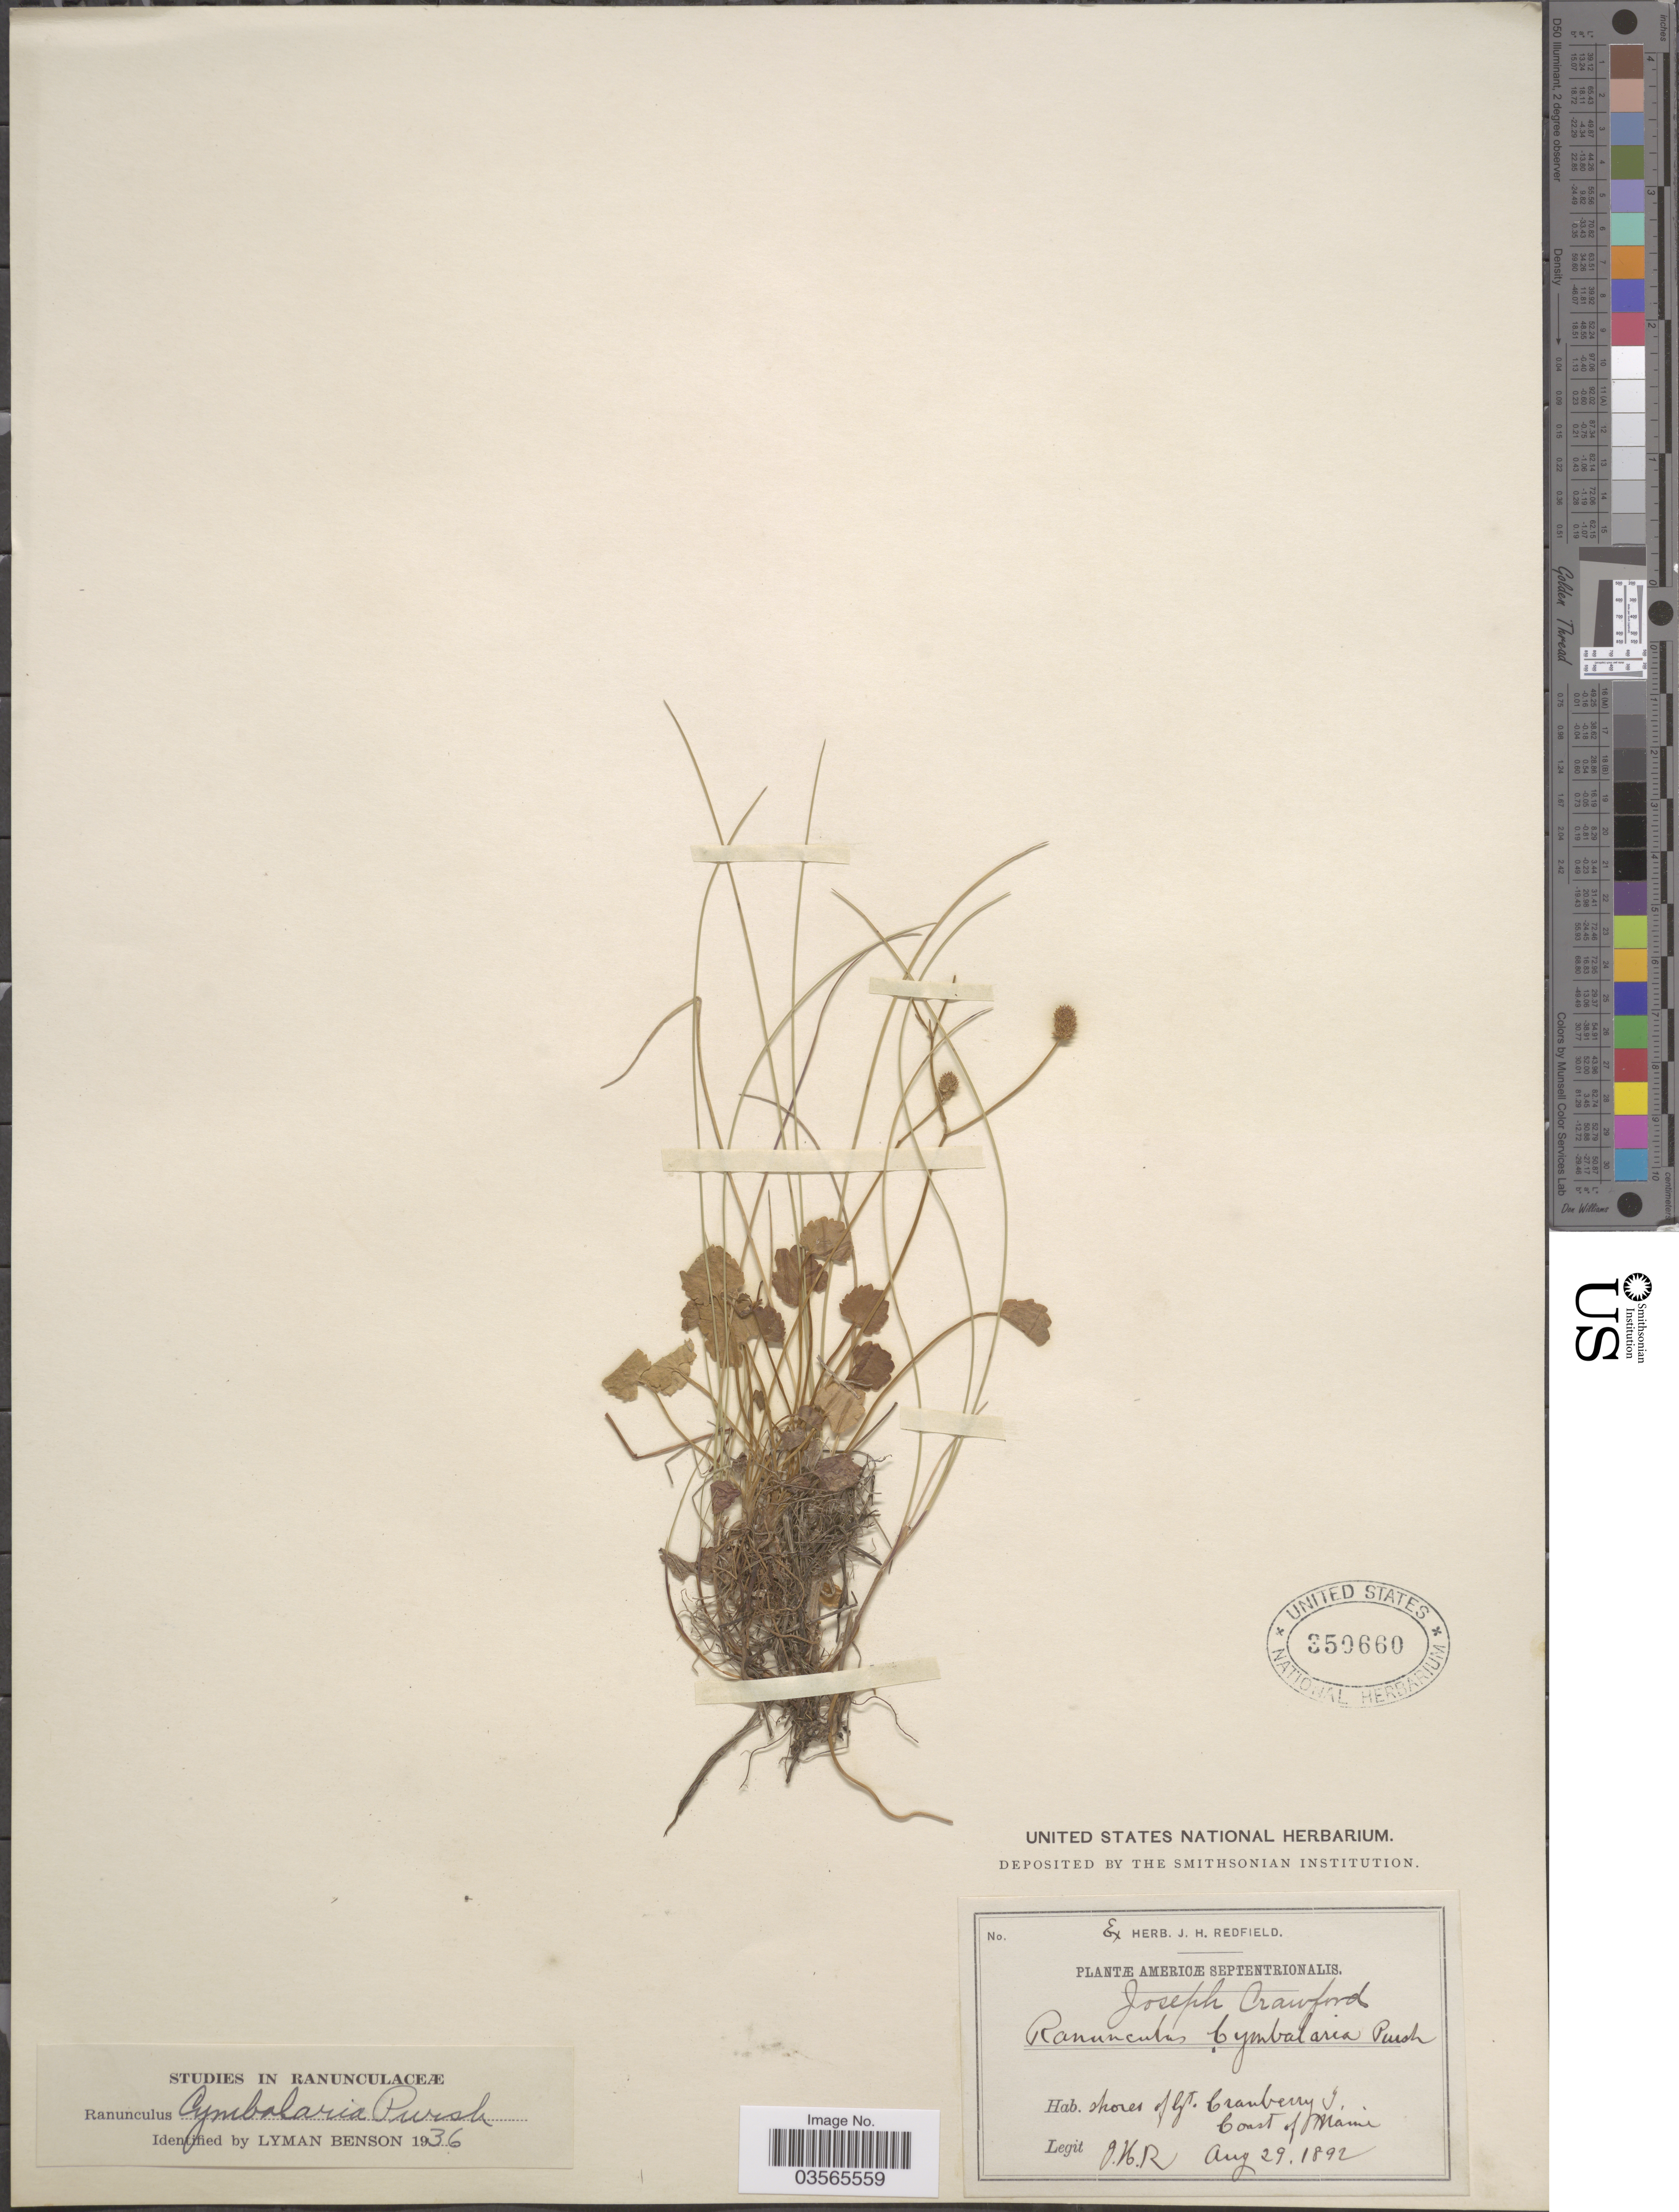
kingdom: Plantae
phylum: Tracheophyta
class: Magnoliopsida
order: Ranunculales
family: Ranunculaceae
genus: Halerpestes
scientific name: Halerpestes cymbalaria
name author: (Pursh) Greene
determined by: Strong, M. T., (US), Smithsonian Institution - National Museum of Natural History (UNITED STATES)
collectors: J. Redfield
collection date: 1892-08-29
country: United States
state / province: Maine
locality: Americæ Septentrionalis. Shores of GT. Cranberry I. Coast of Maine.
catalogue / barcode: US 350660